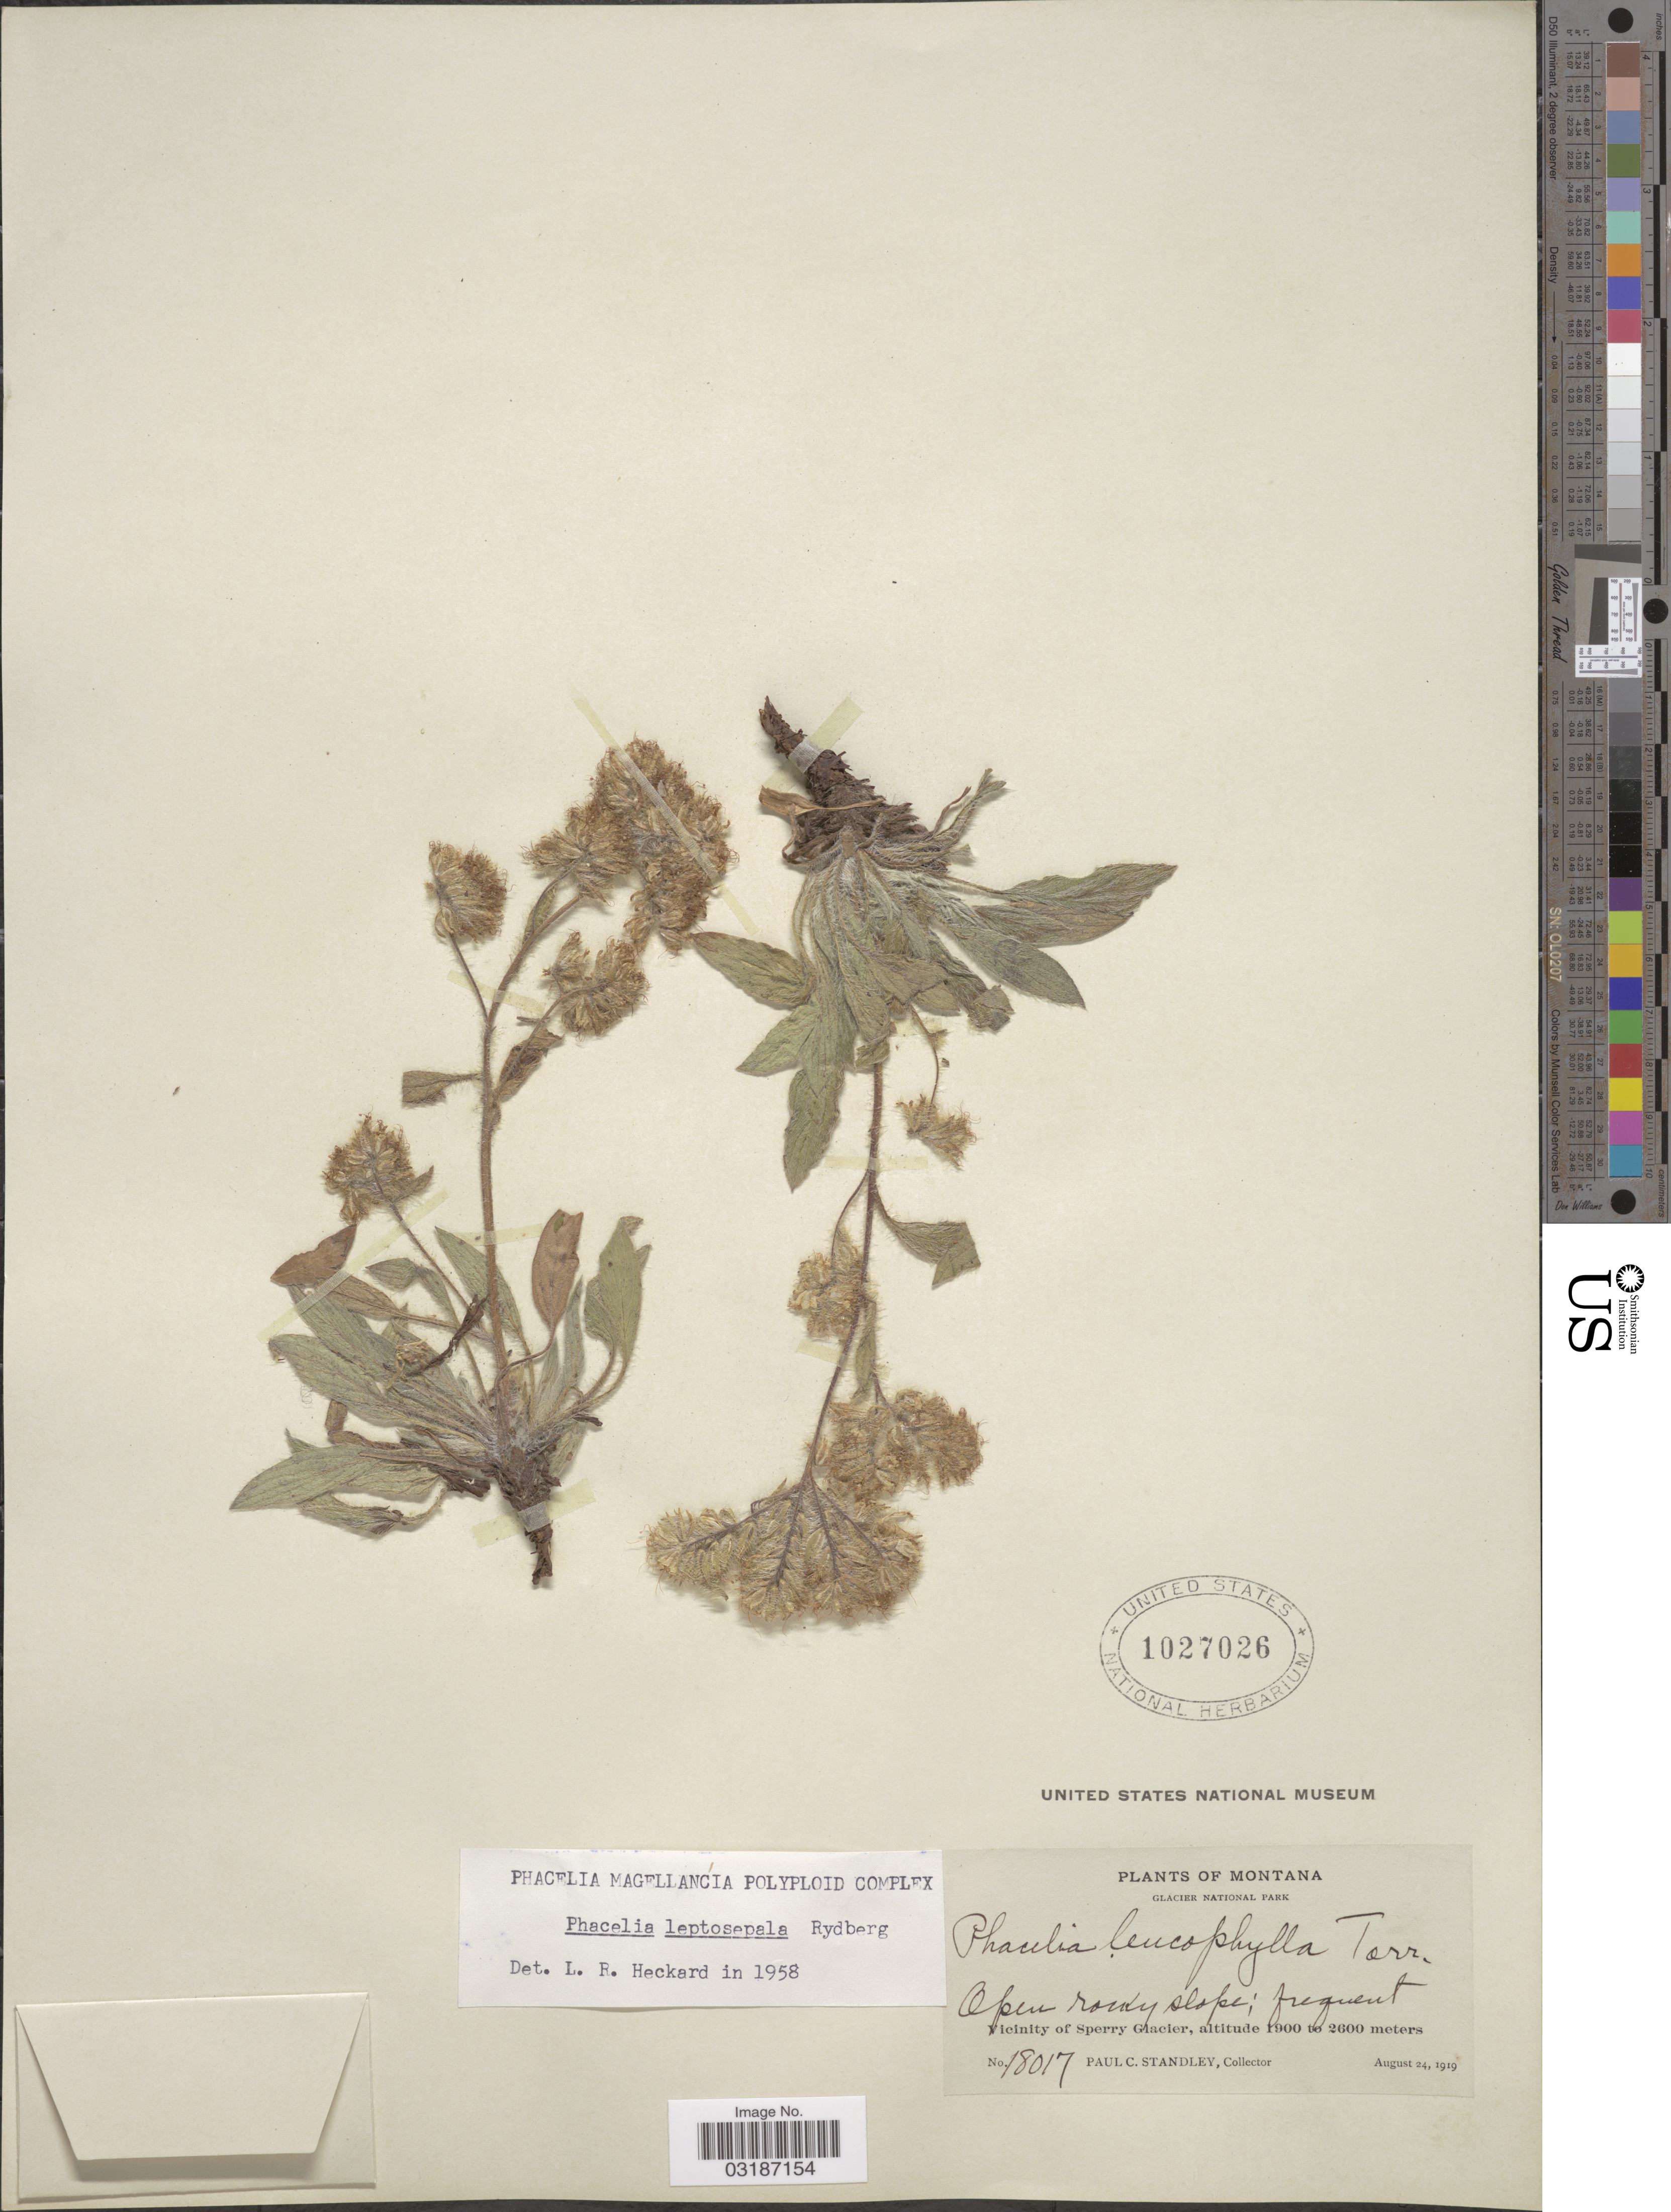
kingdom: Plantae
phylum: Tracheophyta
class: Magnoliopsida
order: Boraginales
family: Hydrophyllaceae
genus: Phacelia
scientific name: Phacelia leptosepala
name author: Rydb.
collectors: P. C. Standley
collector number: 18017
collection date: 1919-08-24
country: United States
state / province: Montana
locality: Glacier National Park. Vicinity of Sperry Glacier.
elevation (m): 1900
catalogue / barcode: US 1027026